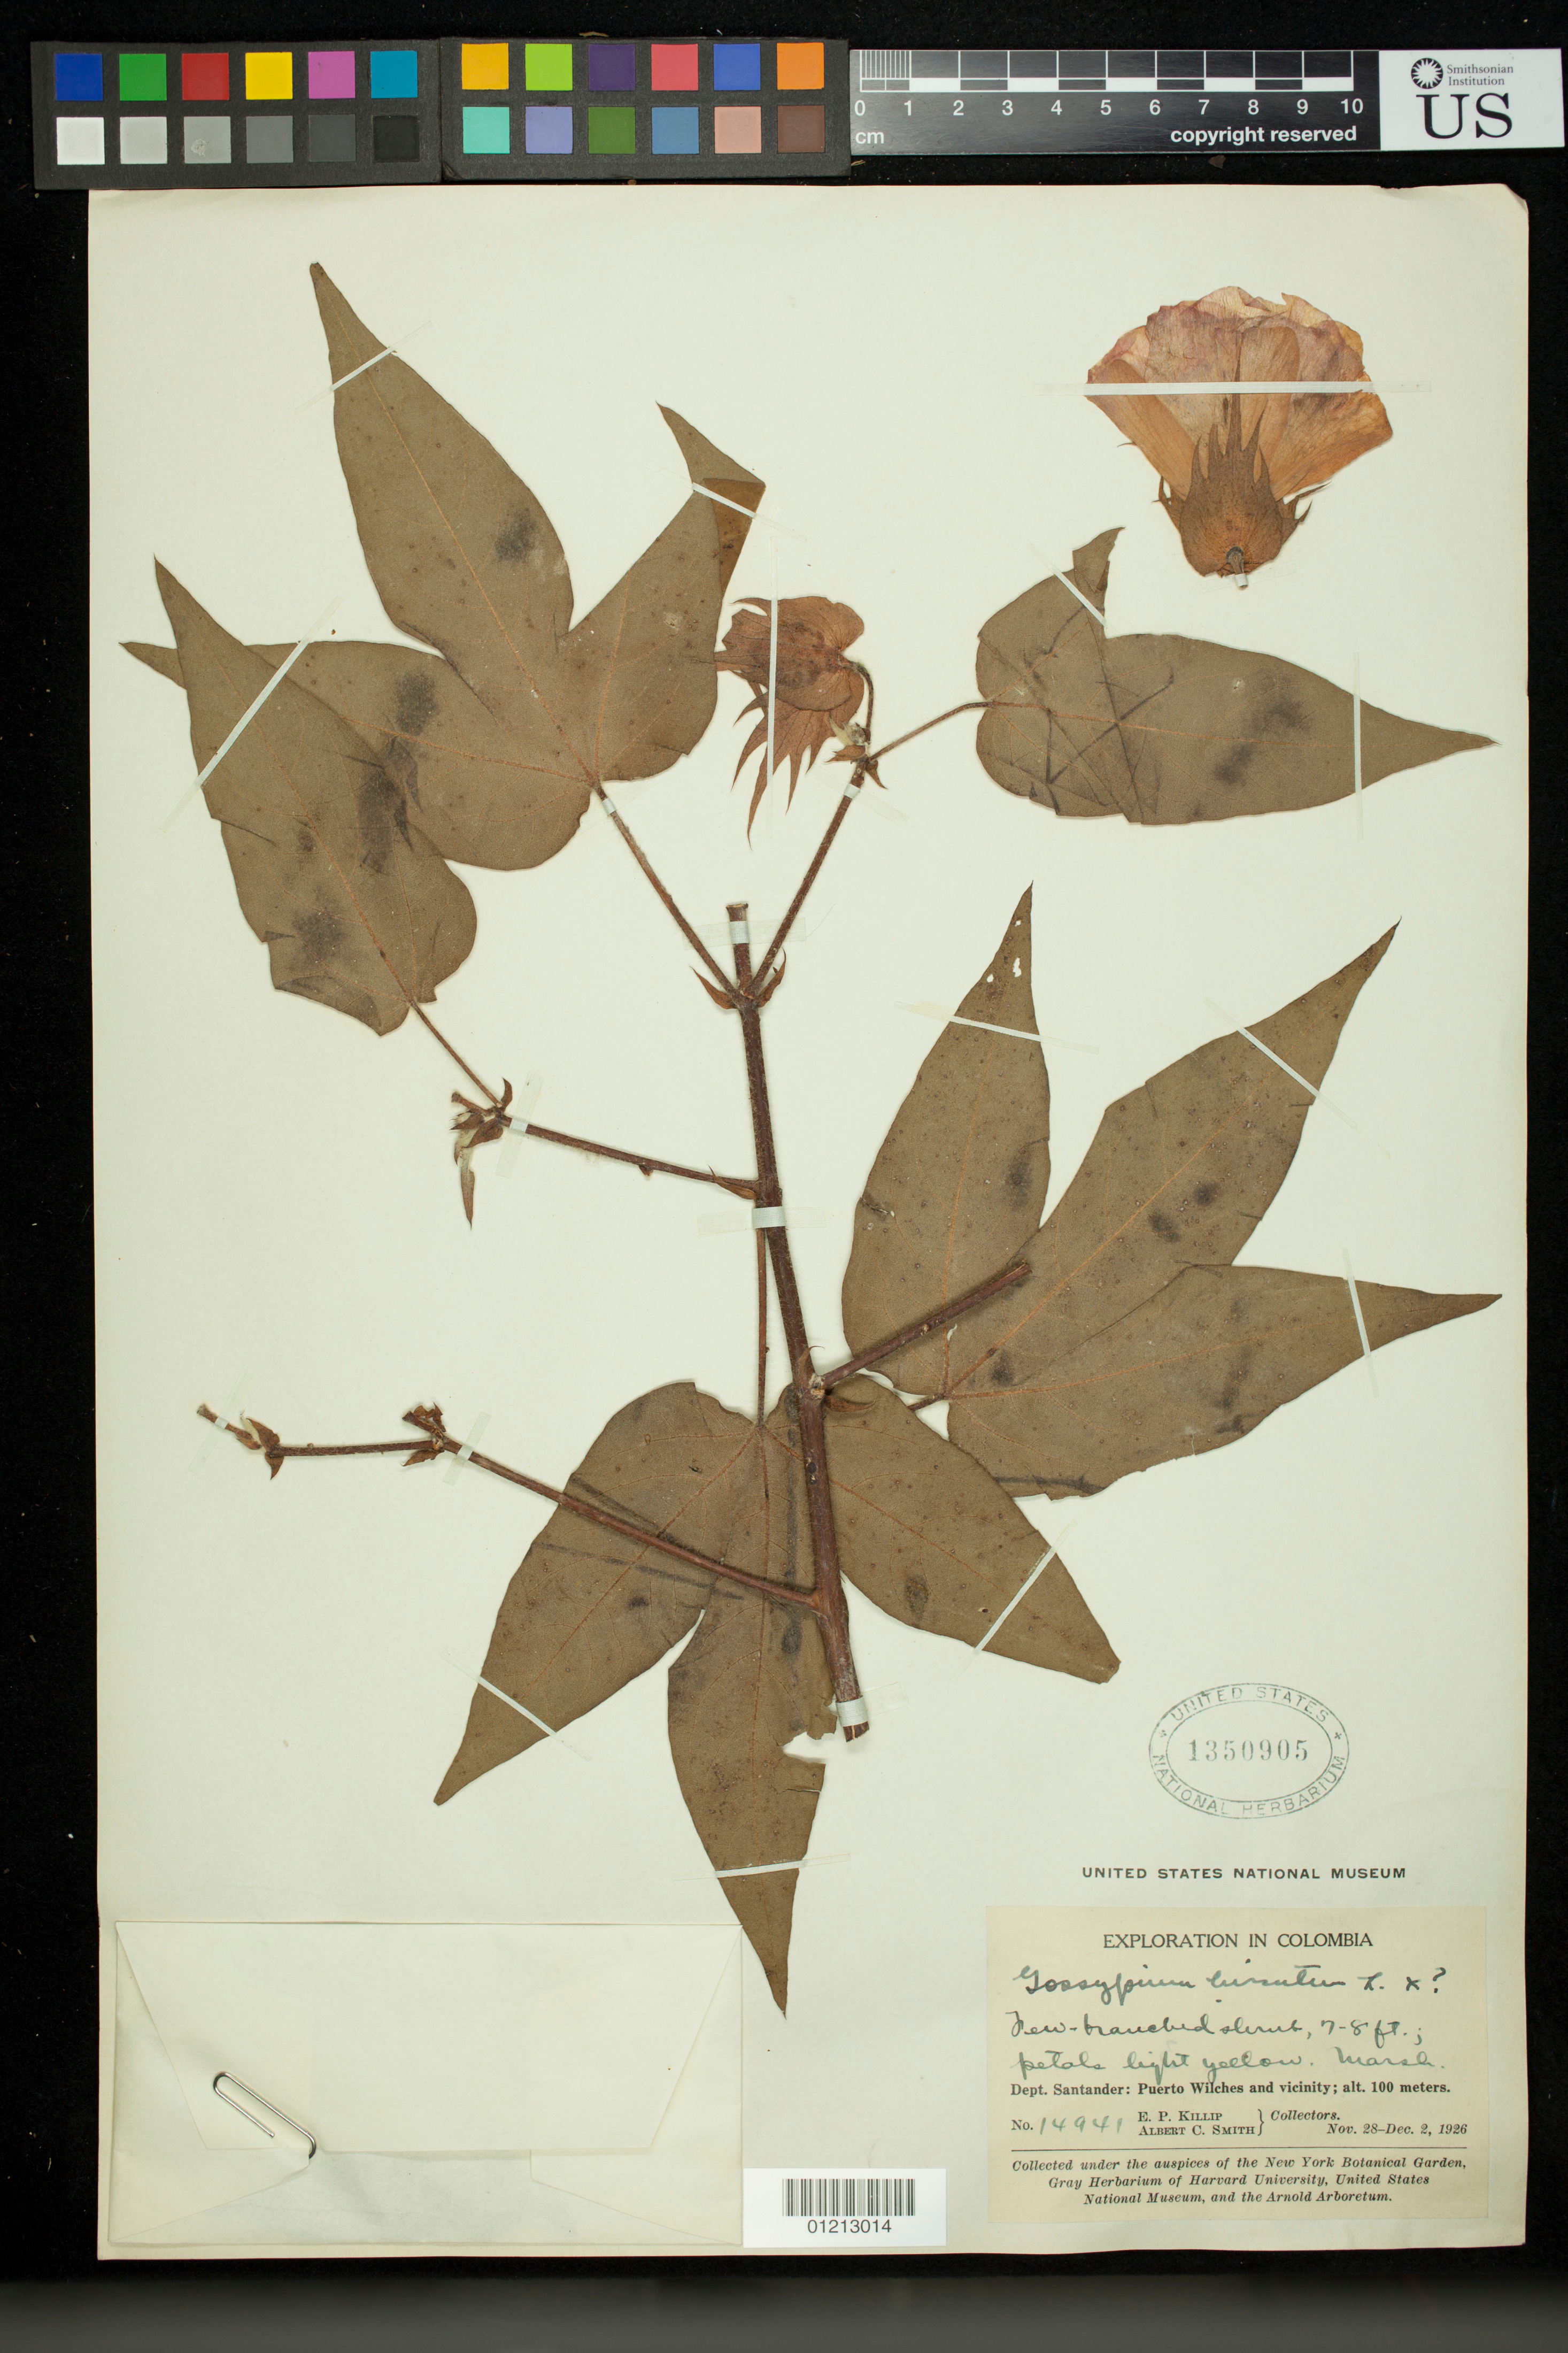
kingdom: Plantae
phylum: Tracheophyta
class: Magnoliopsida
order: Malvales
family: Malvaceae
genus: Gossypium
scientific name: Gossypium hirsutum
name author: L.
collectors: E. P. Killip & A. C. Smith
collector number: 14941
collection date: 1926-11-28/1926-12-02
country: Colombia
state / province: Santander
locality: Puerto Wilches and vicinity. Marsh.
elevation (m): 100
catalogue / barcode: US 1350905